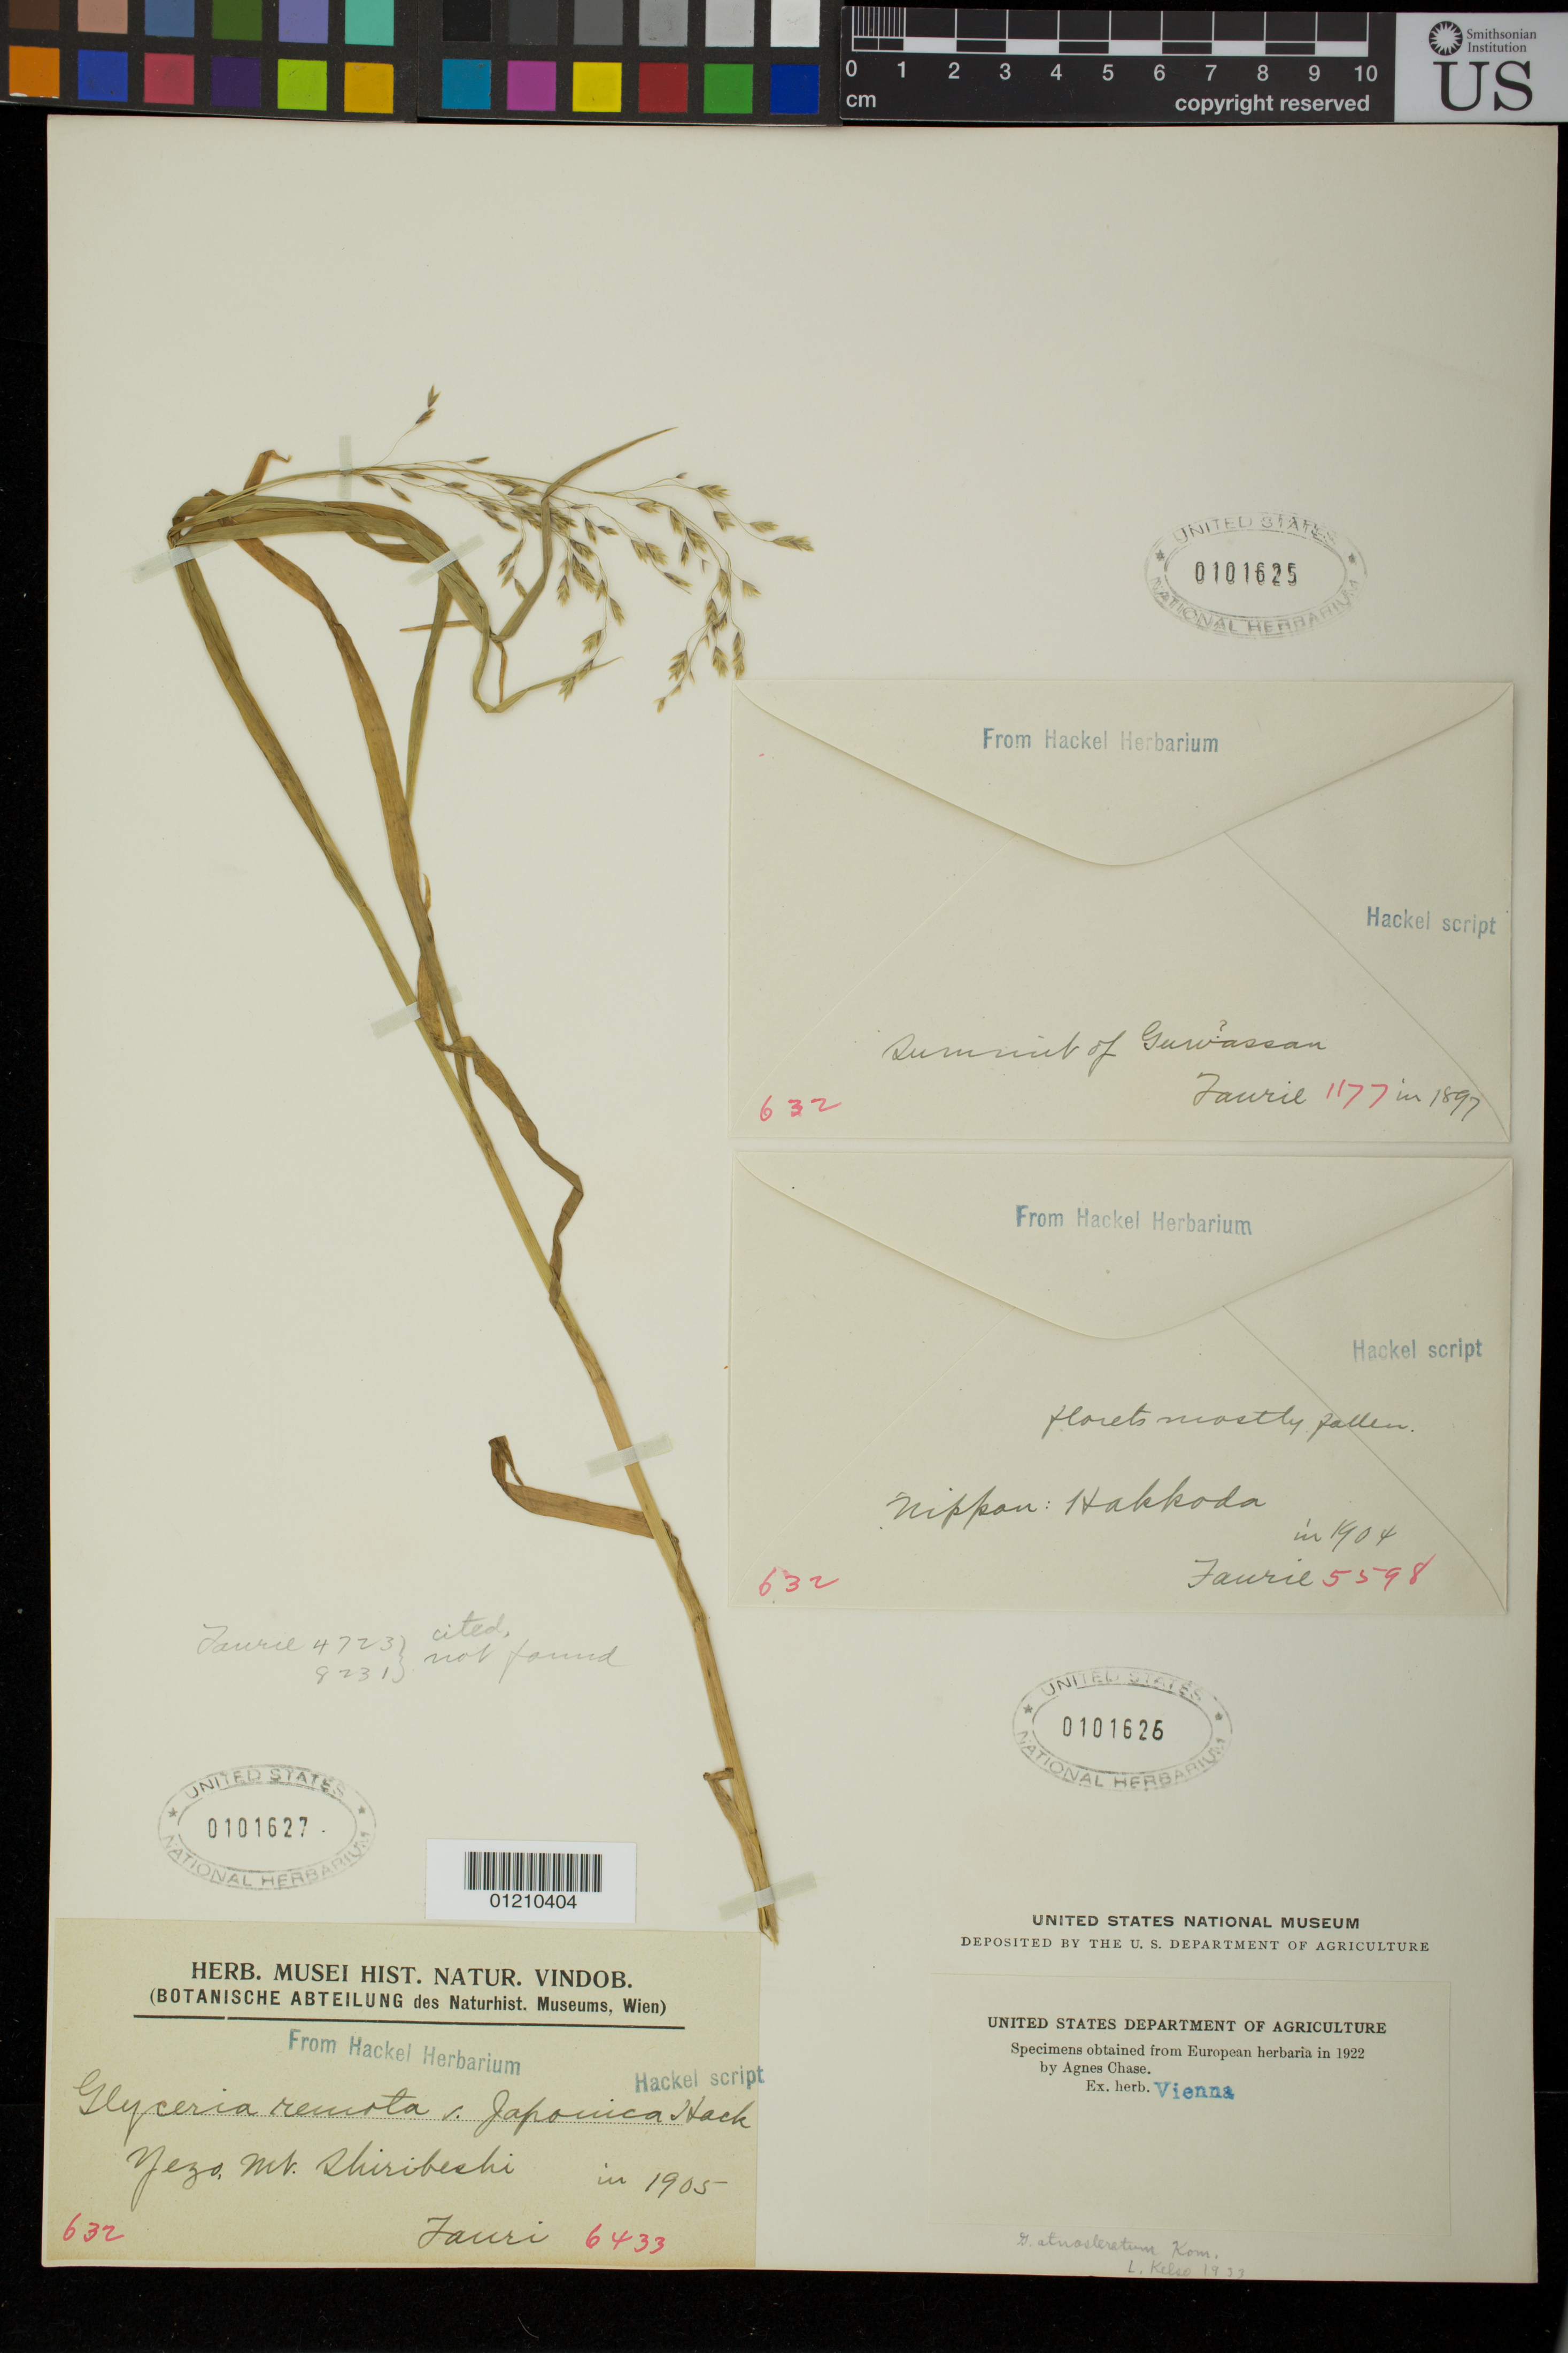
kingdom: Plantae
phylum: Tracheophyta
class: Liliopsida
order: Poales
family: Poaceae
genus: Glyceria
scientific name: Glyceria remota var. japonica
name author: Hack.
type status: Syntype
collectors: U. Faurie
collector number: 1177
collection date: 1897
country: Japan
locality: Guwassan.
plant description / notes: Fragmentary material of type specimen ex herb. Vienna. Mounted on sheet with 2 non-types, Faurie 5598 & 6433.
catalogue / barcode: US 101625